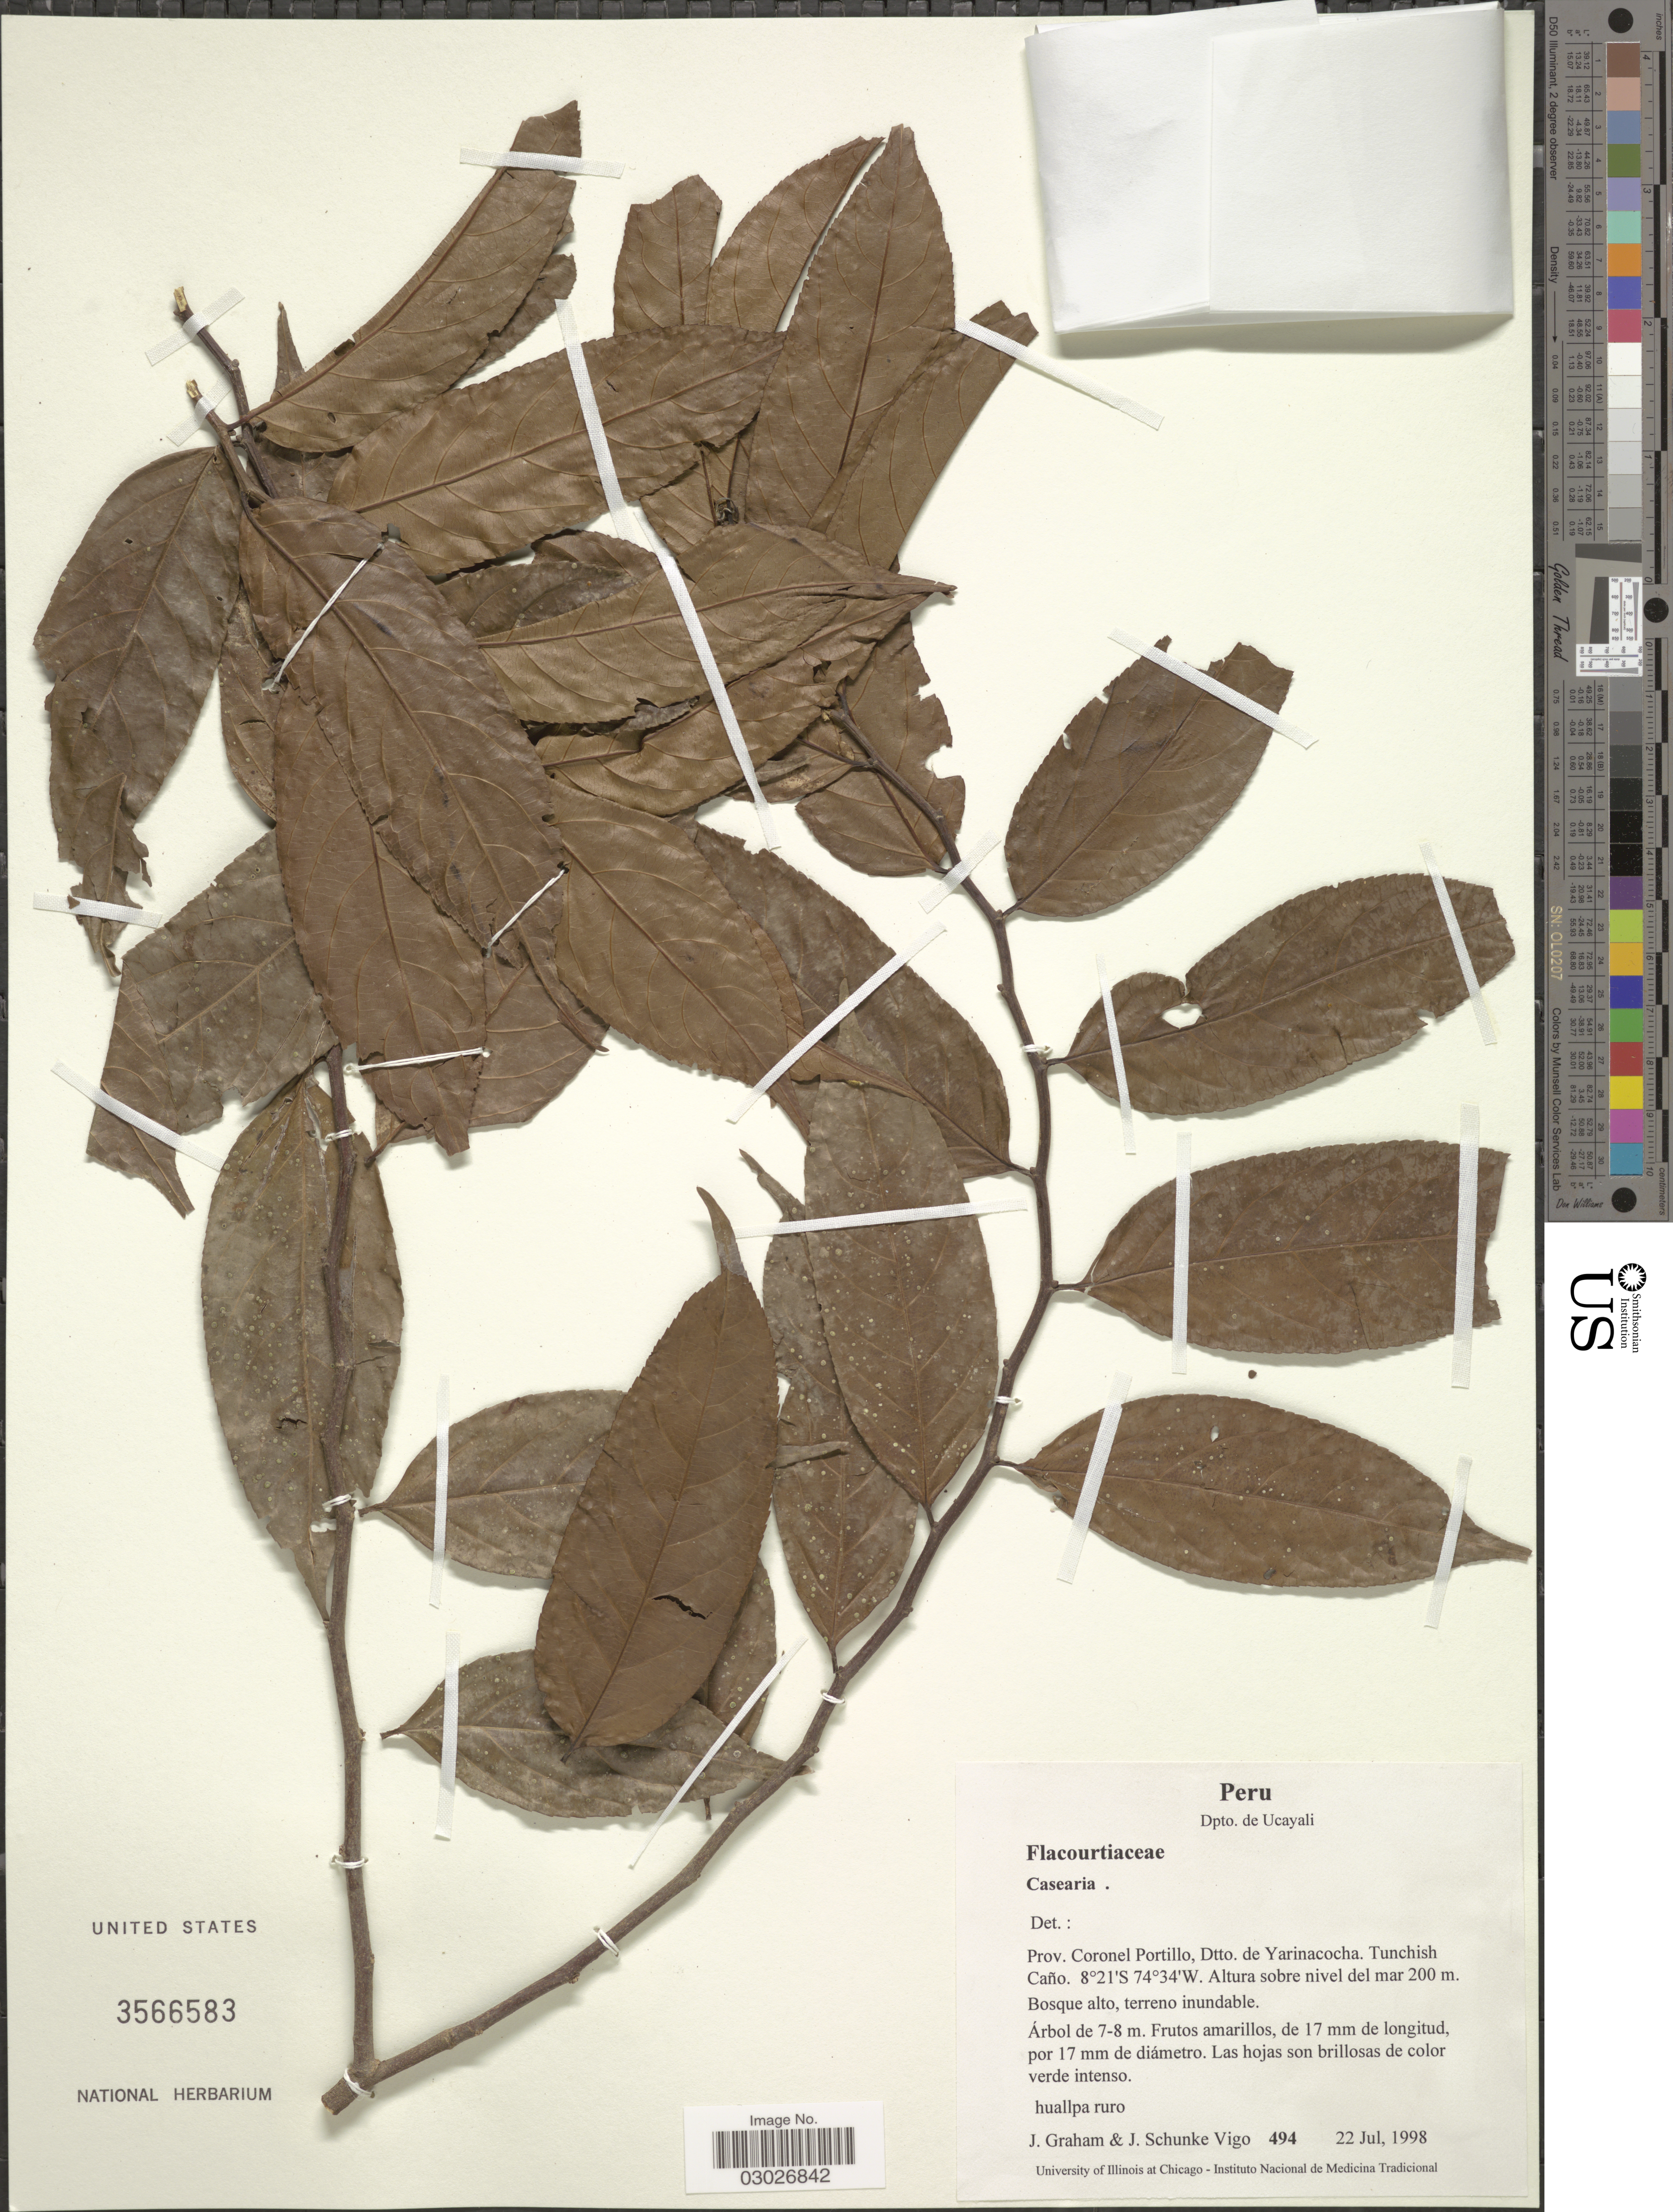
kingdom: Plantae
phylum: Tracheophyta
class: Magnoliopsida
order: Malpighiales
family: Salicaceae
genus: Casearia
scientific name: Casearia sp.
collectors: J. Graham & J. Schunke Vigo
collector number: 494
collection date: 1998-07-22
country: Peru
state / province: Ucayali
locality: Dpto. de Ucayali. Prov. Coronel Portillo, Dtto. de Yarinacocha. Tunchish Caño.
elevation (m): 200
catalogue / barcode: US 3566583